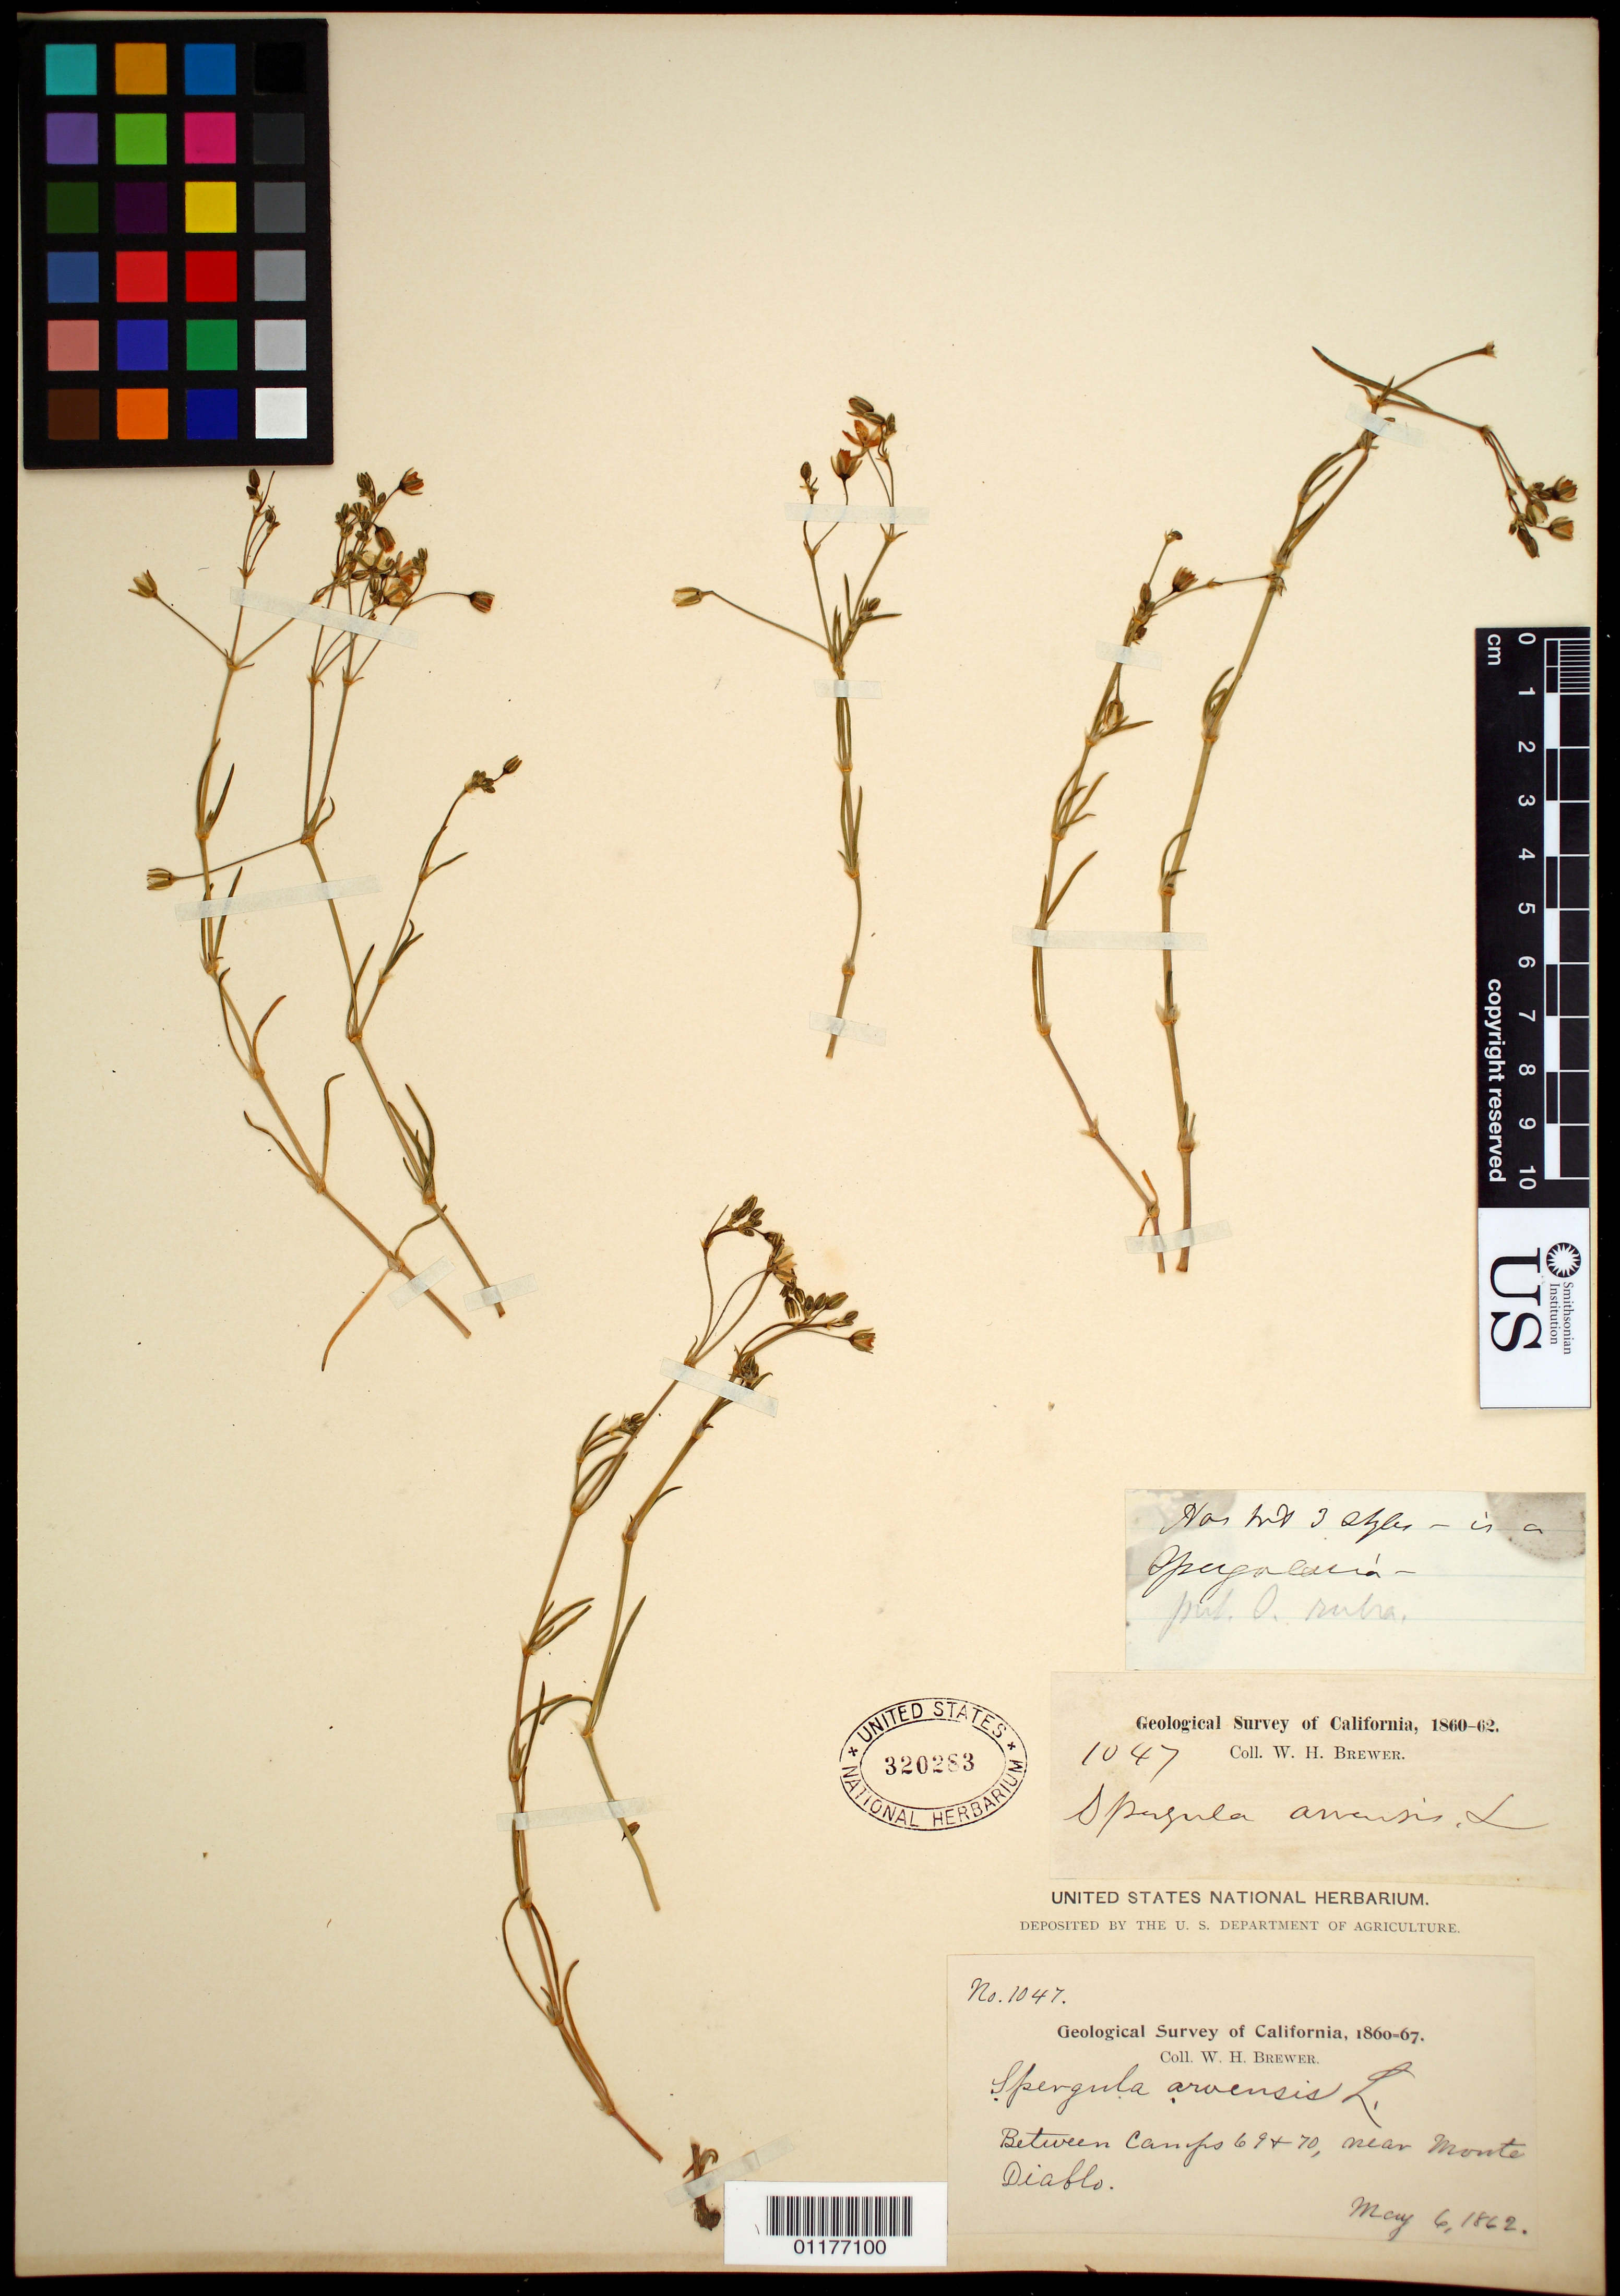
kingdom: Plantae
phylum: Tracheophyta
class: Magnoliopsida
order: Caryophyllales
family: Caryophyllaceae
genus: Spergula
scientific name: Spergula arvensis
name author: L.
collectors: W. H. Brewer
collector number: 1047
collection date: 1862-05-06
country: United States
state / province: California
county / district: Contra Costa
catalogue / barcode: US 320283